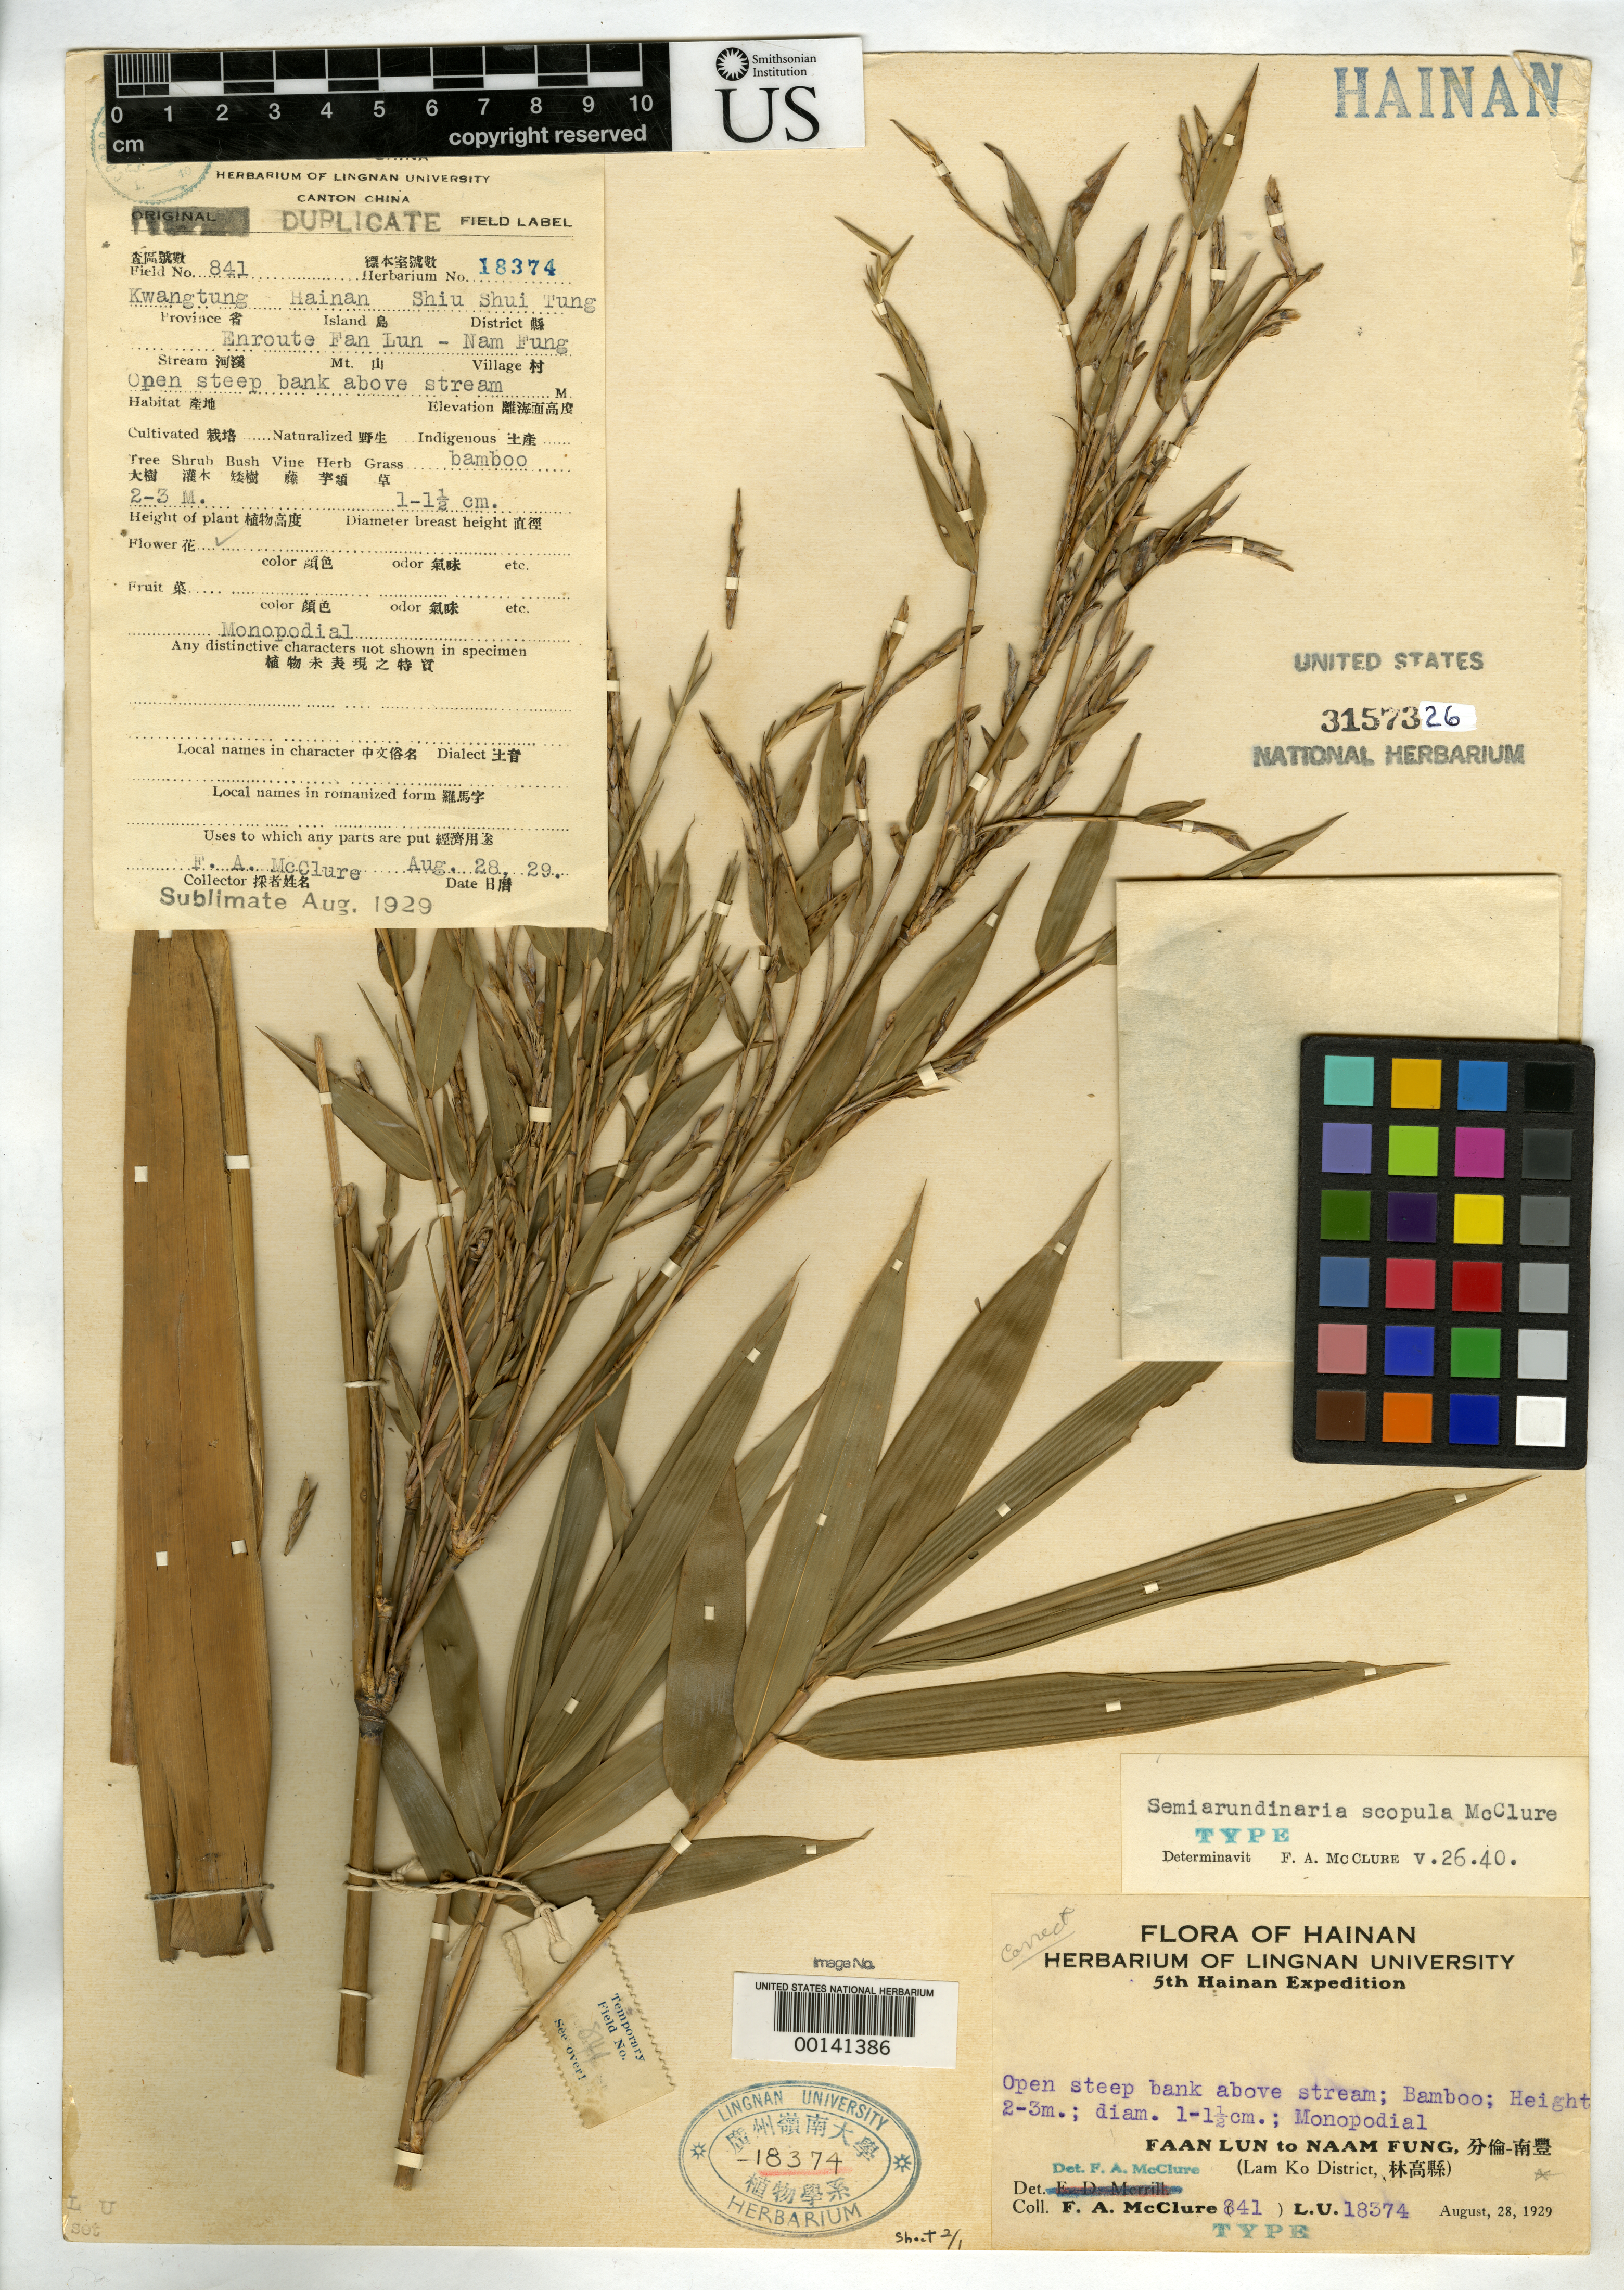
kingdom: Plantae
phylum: Tracheophyta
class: Liliopsida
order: Poales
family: Poaceae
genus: Semiarundinaria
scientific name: Semiarundinaria scopula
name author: McClure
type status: Type Collection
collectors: F. A. McClure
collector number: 841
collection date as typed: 28 Aug 1929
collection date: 1929-08-28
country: China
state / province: Hainan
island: Hainan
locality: "Enroute Faan Lun to Naam Fung".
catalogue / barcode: US 18374